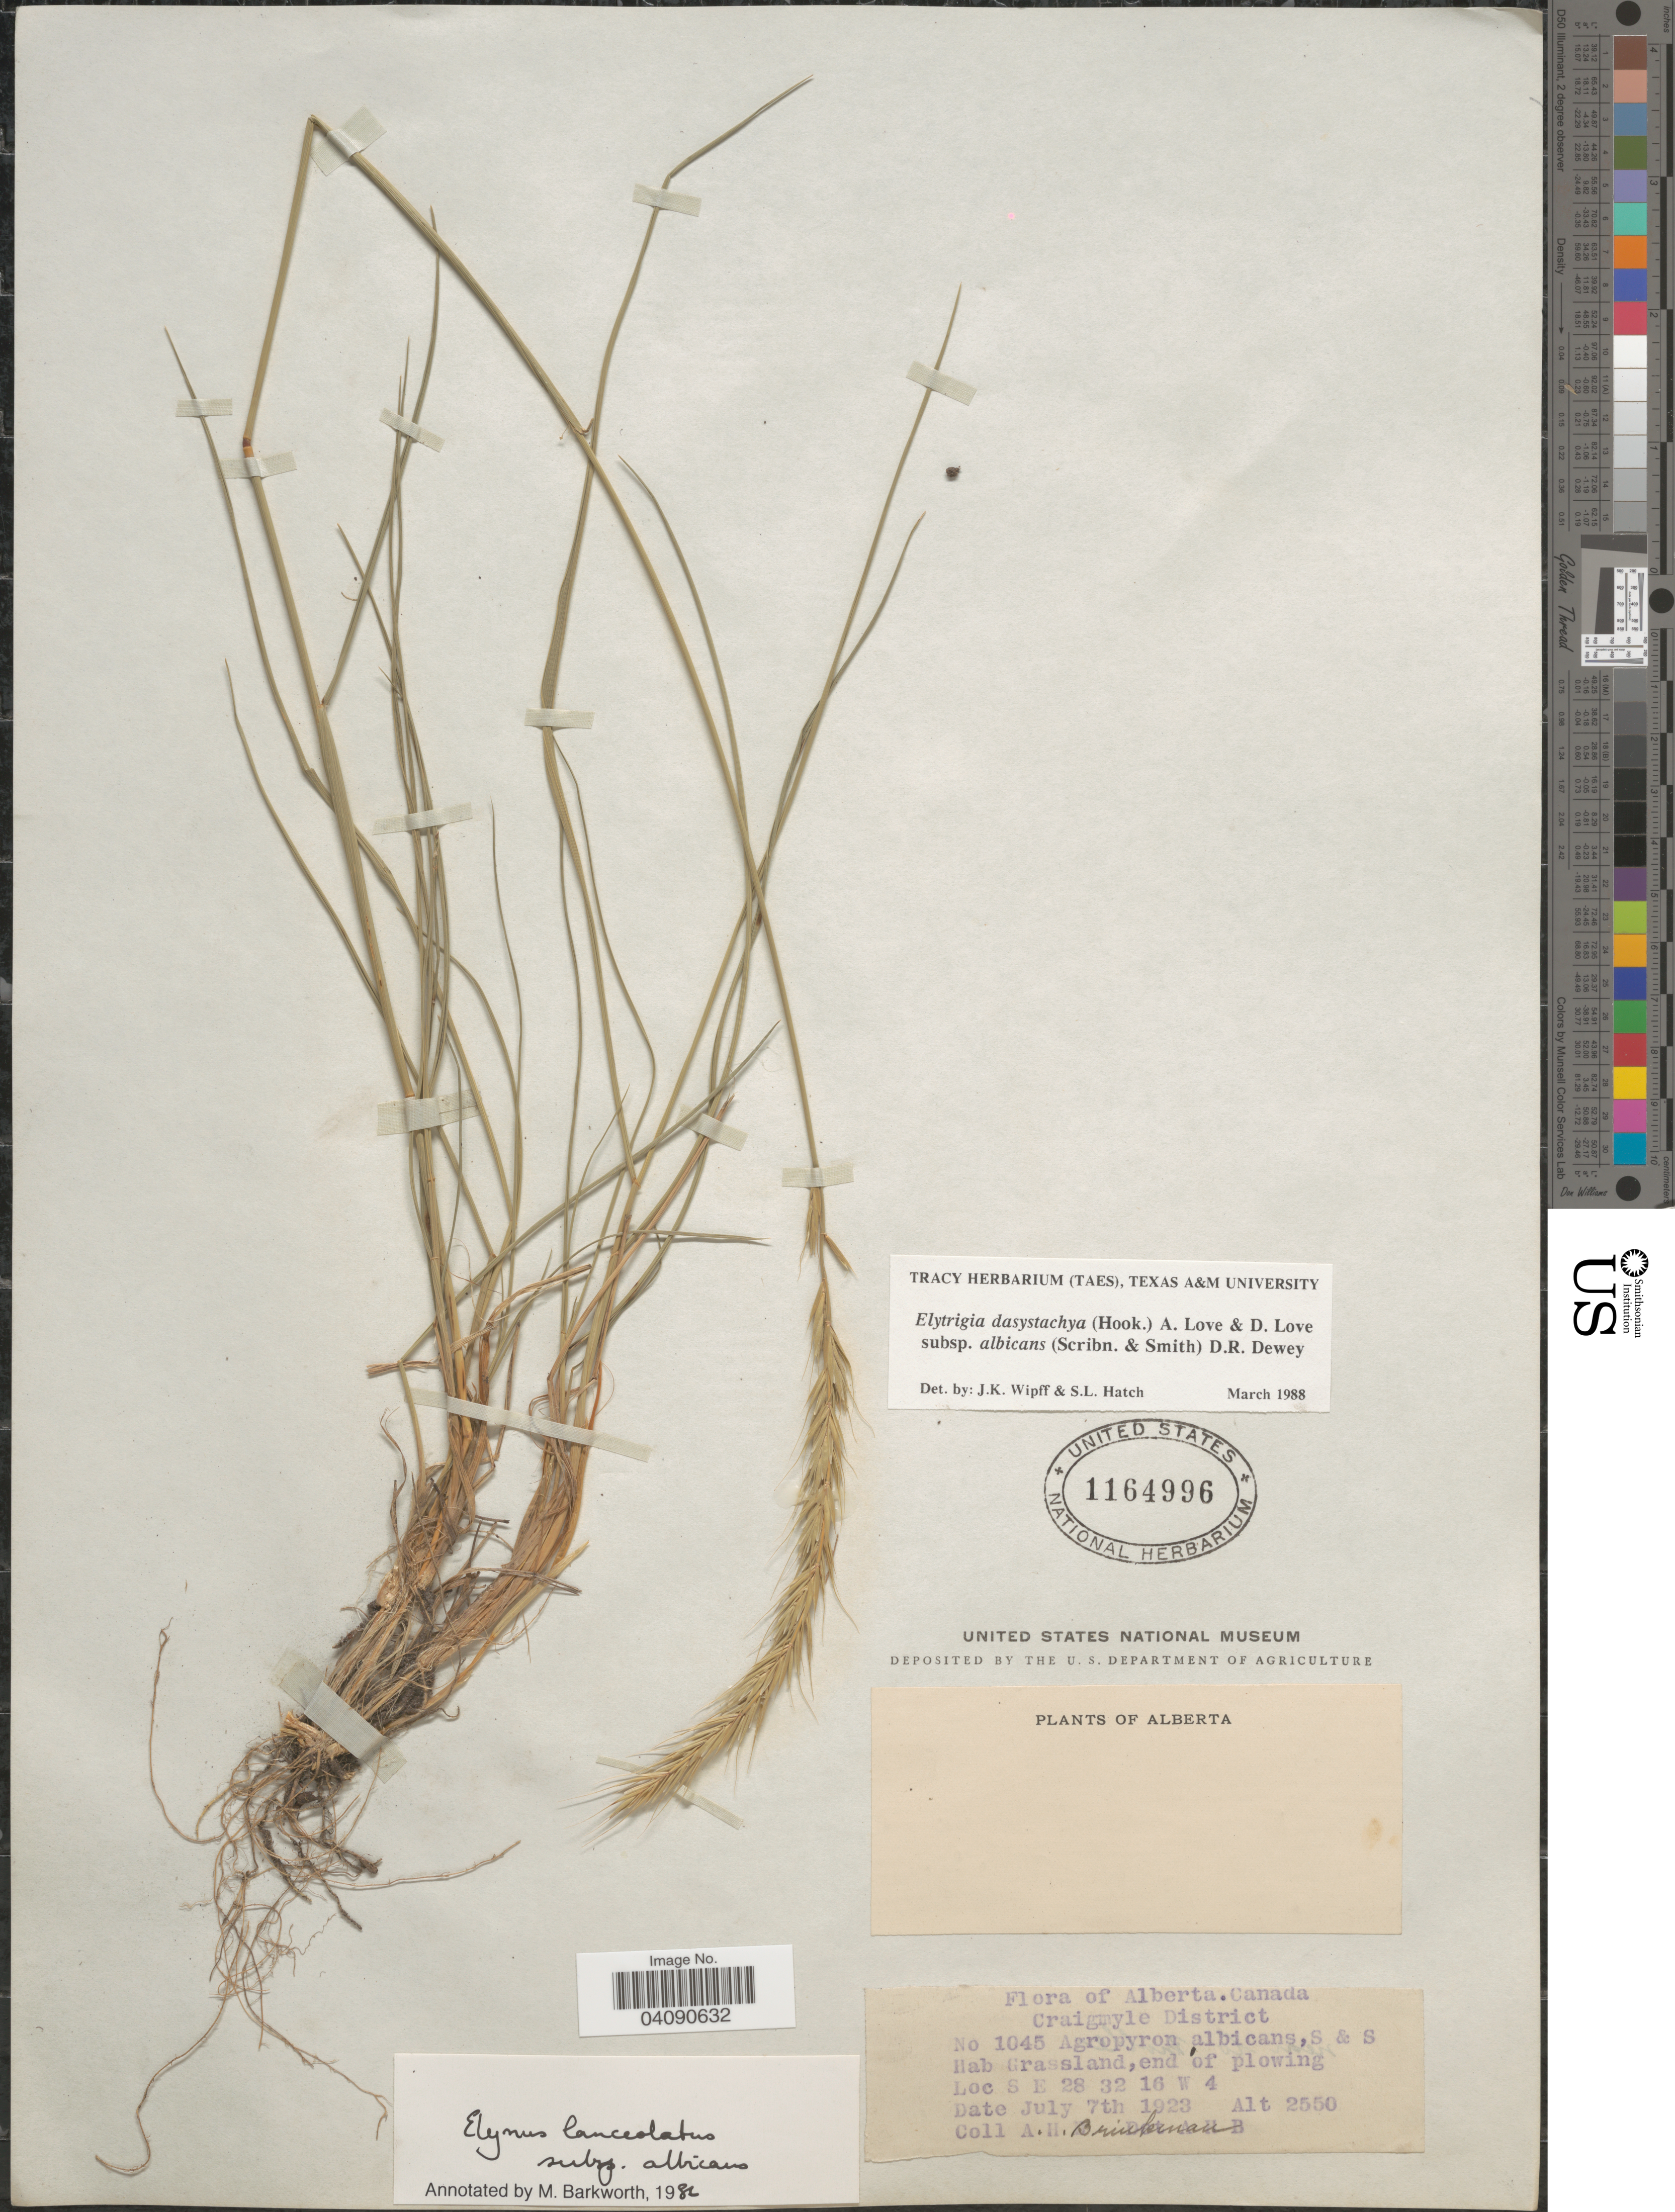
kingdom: Plantae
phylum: Tracheophyta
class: Liliopsida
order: Poales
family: Poaceae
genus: Elymus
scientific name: Elymus albicans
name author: (Scribn. & J.G. Sm.) Á. Löve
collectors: A. Brinkman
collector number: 1045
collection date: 1923-07-07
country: Canada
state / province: Alberta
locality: Craigmyle District. Grassland, end of plowing. S E 28 32 16 W 4.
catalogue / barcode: US 1164996